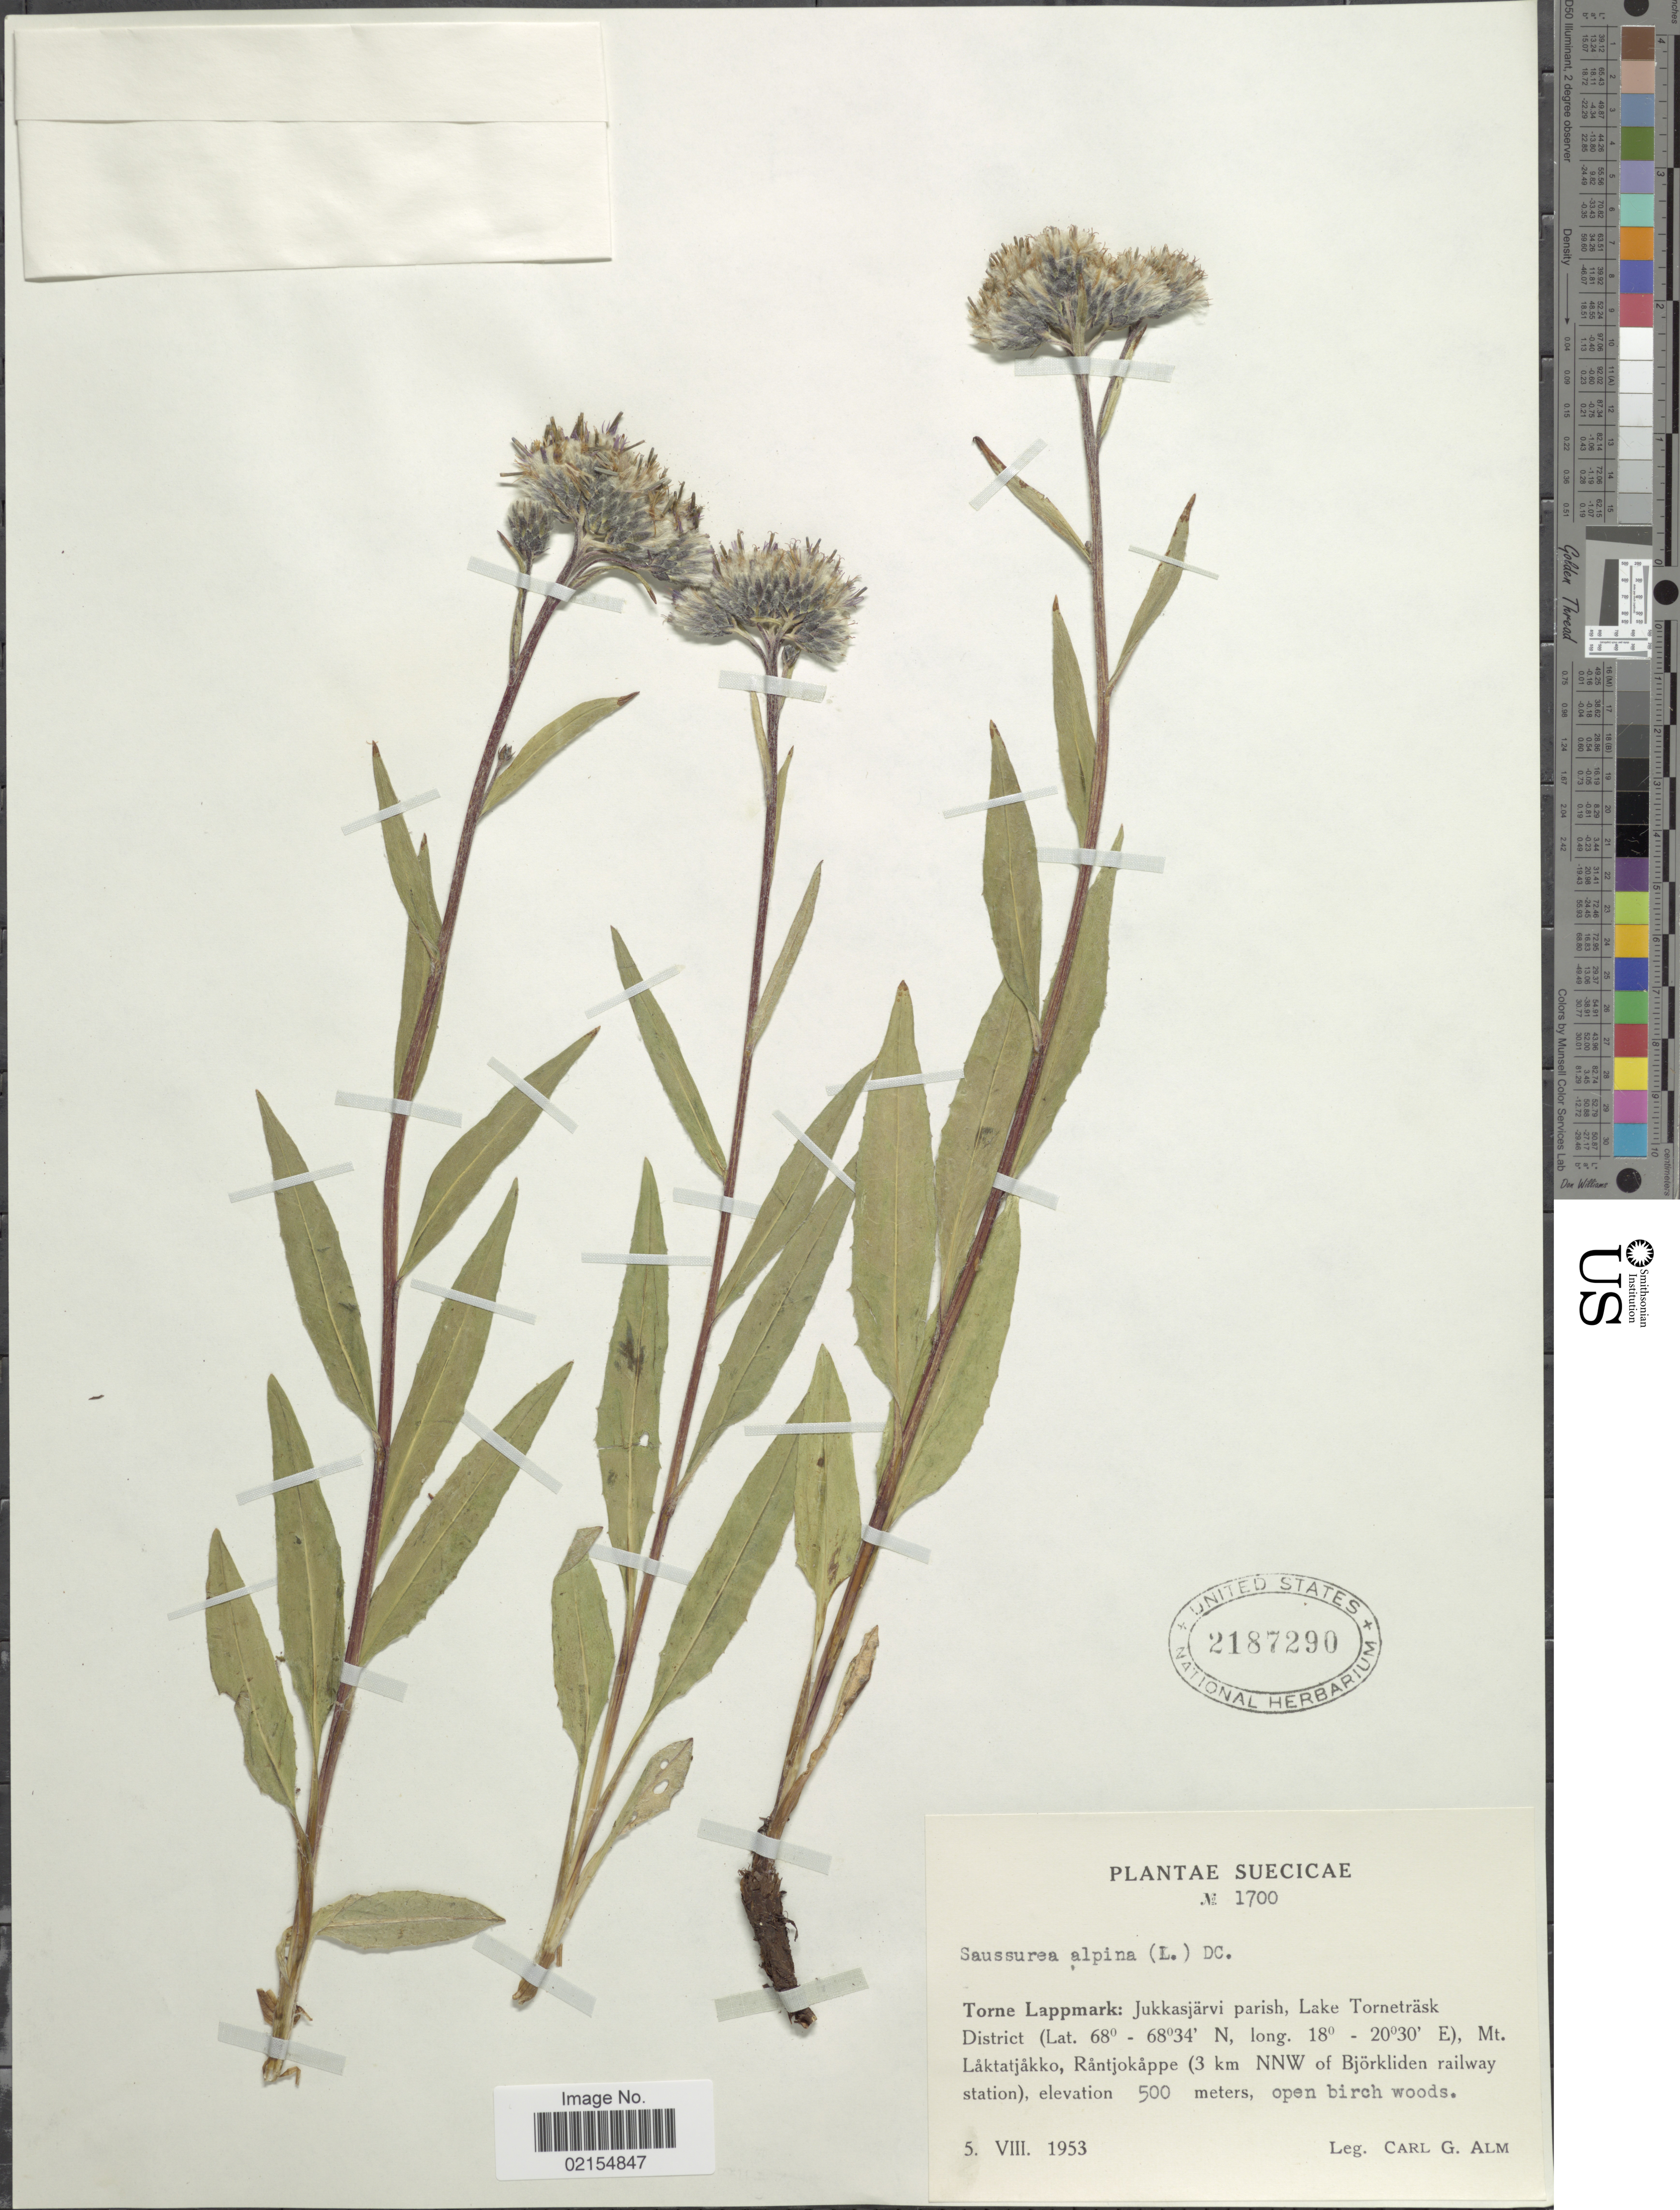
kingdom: Plantae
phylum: Tracheophyta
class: Magnoliopsida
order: Asterales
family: Asteraceae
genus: Saussurea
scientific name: Saussurea alpina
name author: (L.) DC.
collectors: C. G. Alm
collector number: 1700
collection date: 1953-08-05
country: Sweden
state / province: Norrbotten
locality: Suecicae,Torne Lappmark: Jukkasjarvi parish, lake Tornetrask District, Mt. Laktatjakko, Rantjokappe (3 km NNW of Bjorkliden railway station)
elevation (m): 500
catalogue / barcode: US 2187290